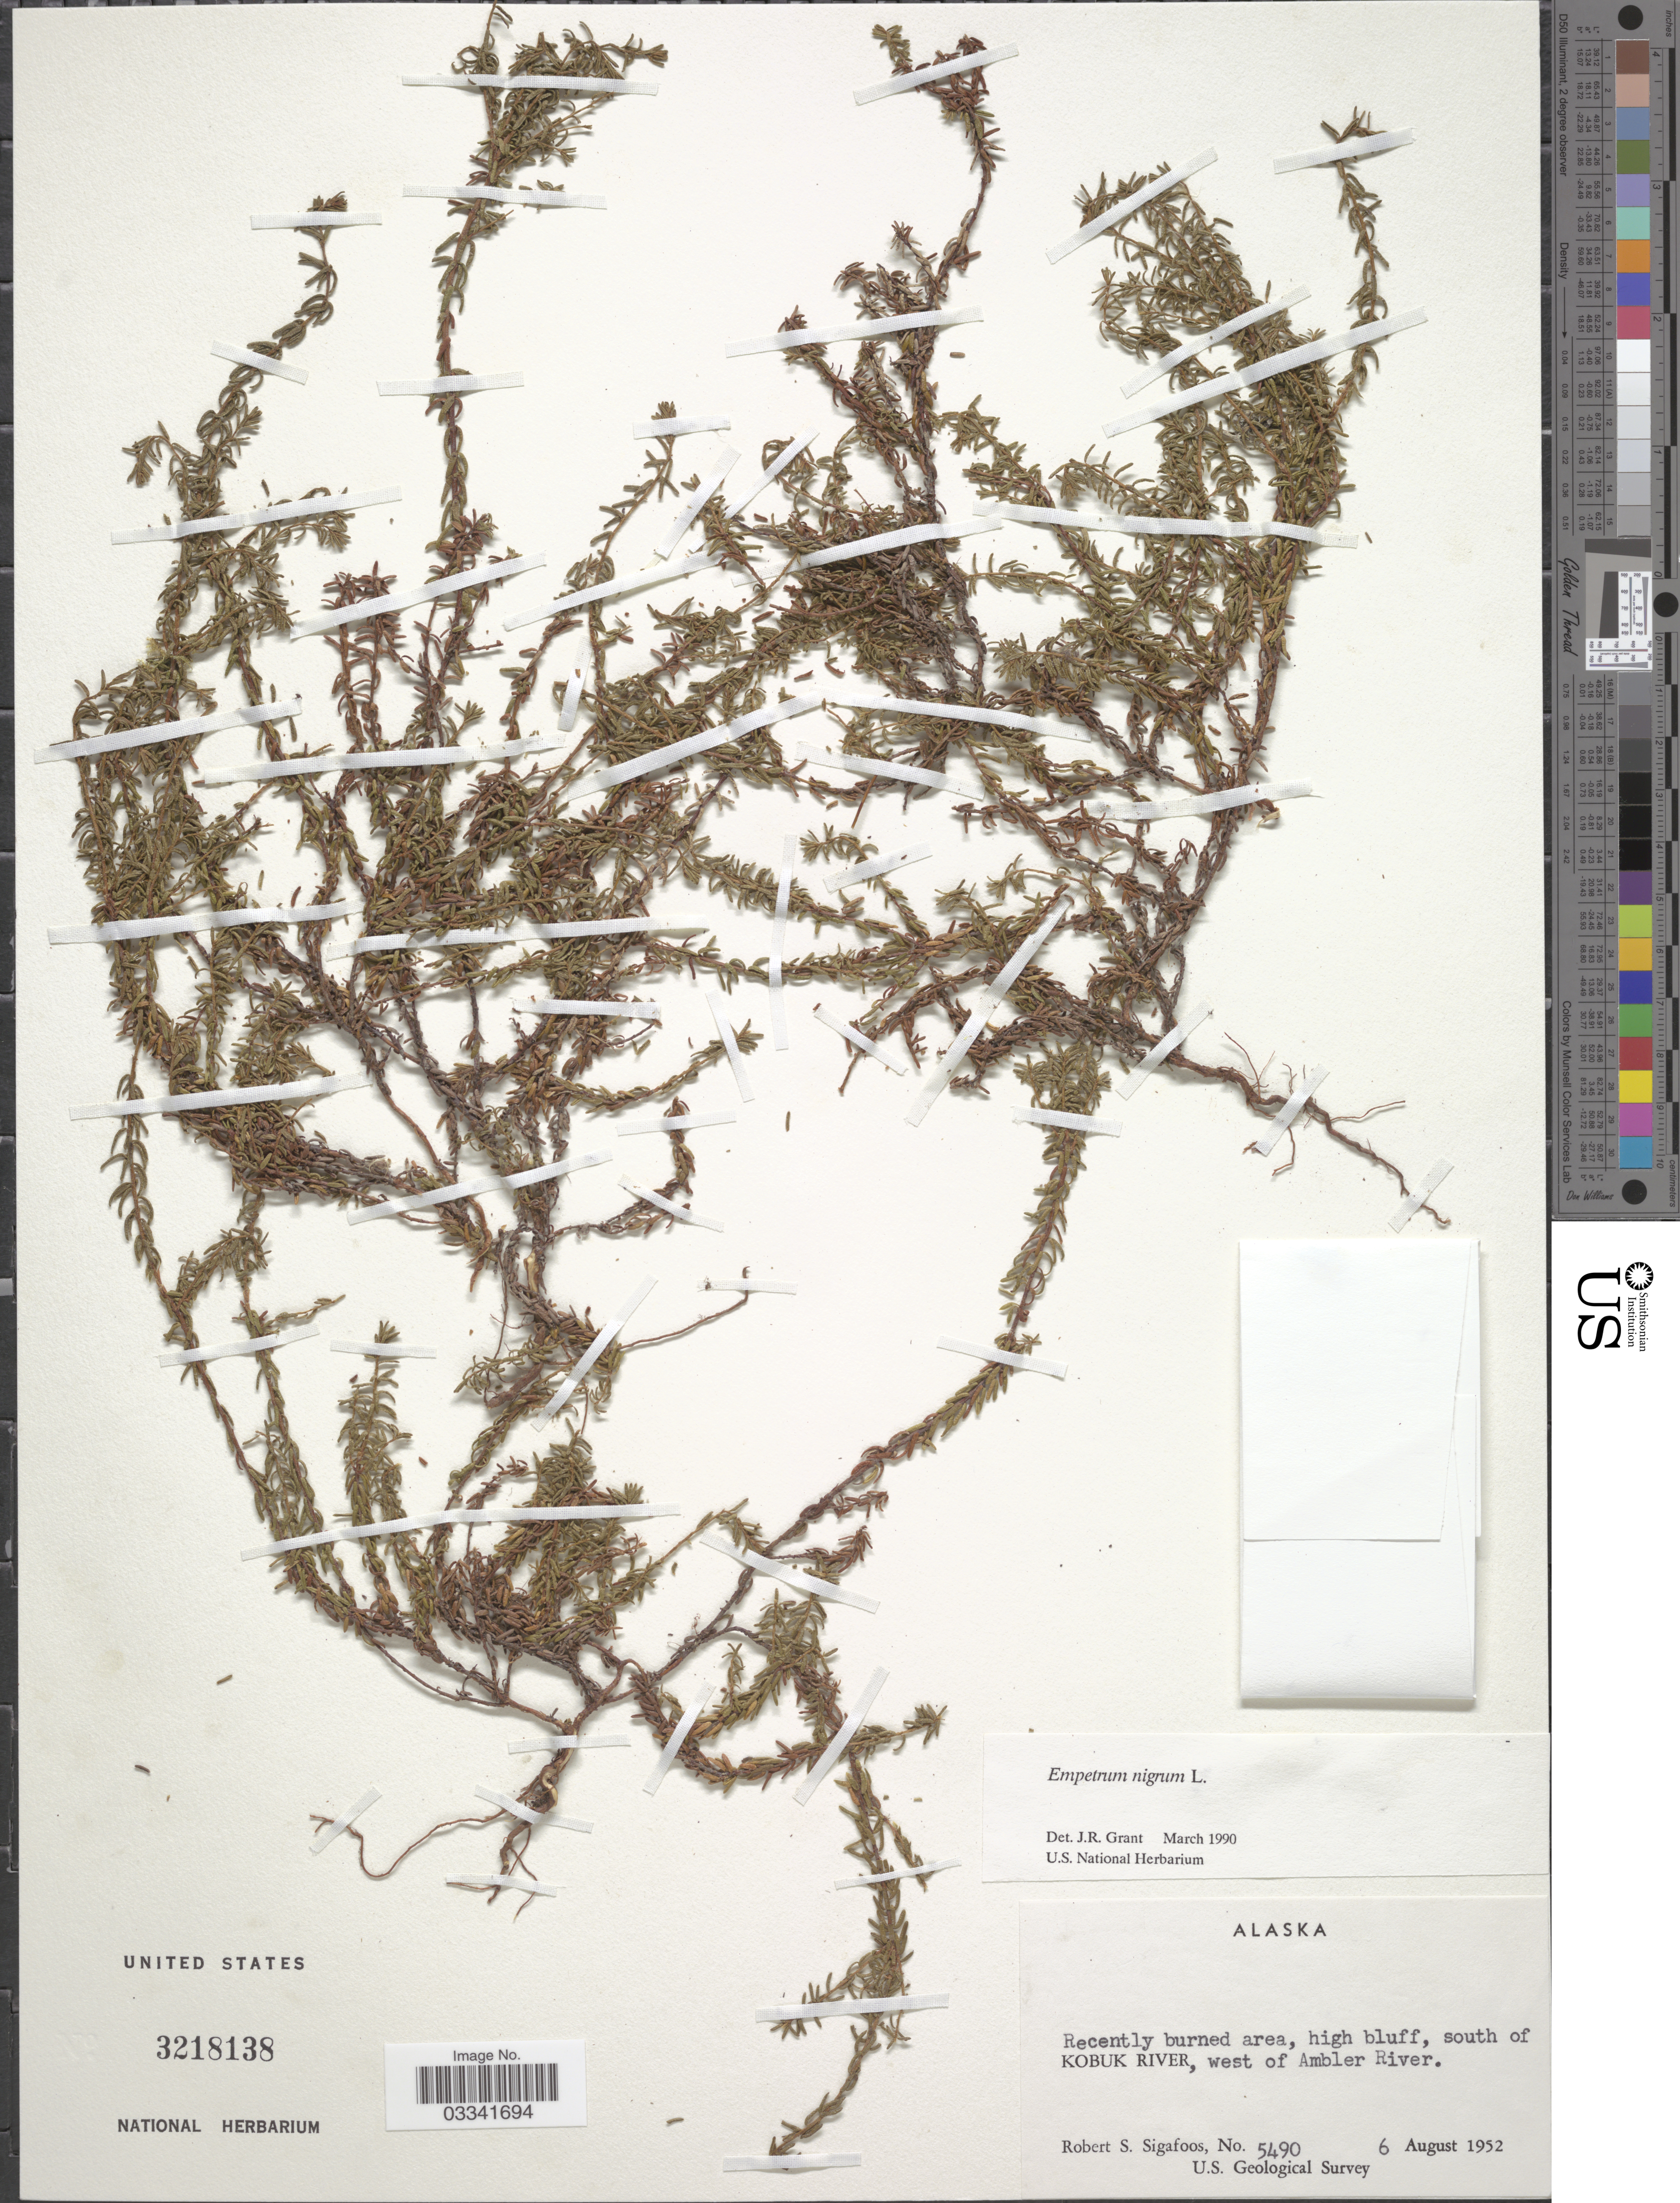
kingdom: Plantae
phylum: Tracheophyta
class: Magnoliopsida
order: Ericales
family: Ericaceae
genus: Empetrum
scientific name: Empetrum nigrum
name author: L.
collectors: R. Sigafoos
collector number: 5490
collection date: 1952-08-06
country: United States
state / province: Alaska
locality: South of Kobuk River, west of Ambler River.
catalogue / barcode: US 3218138